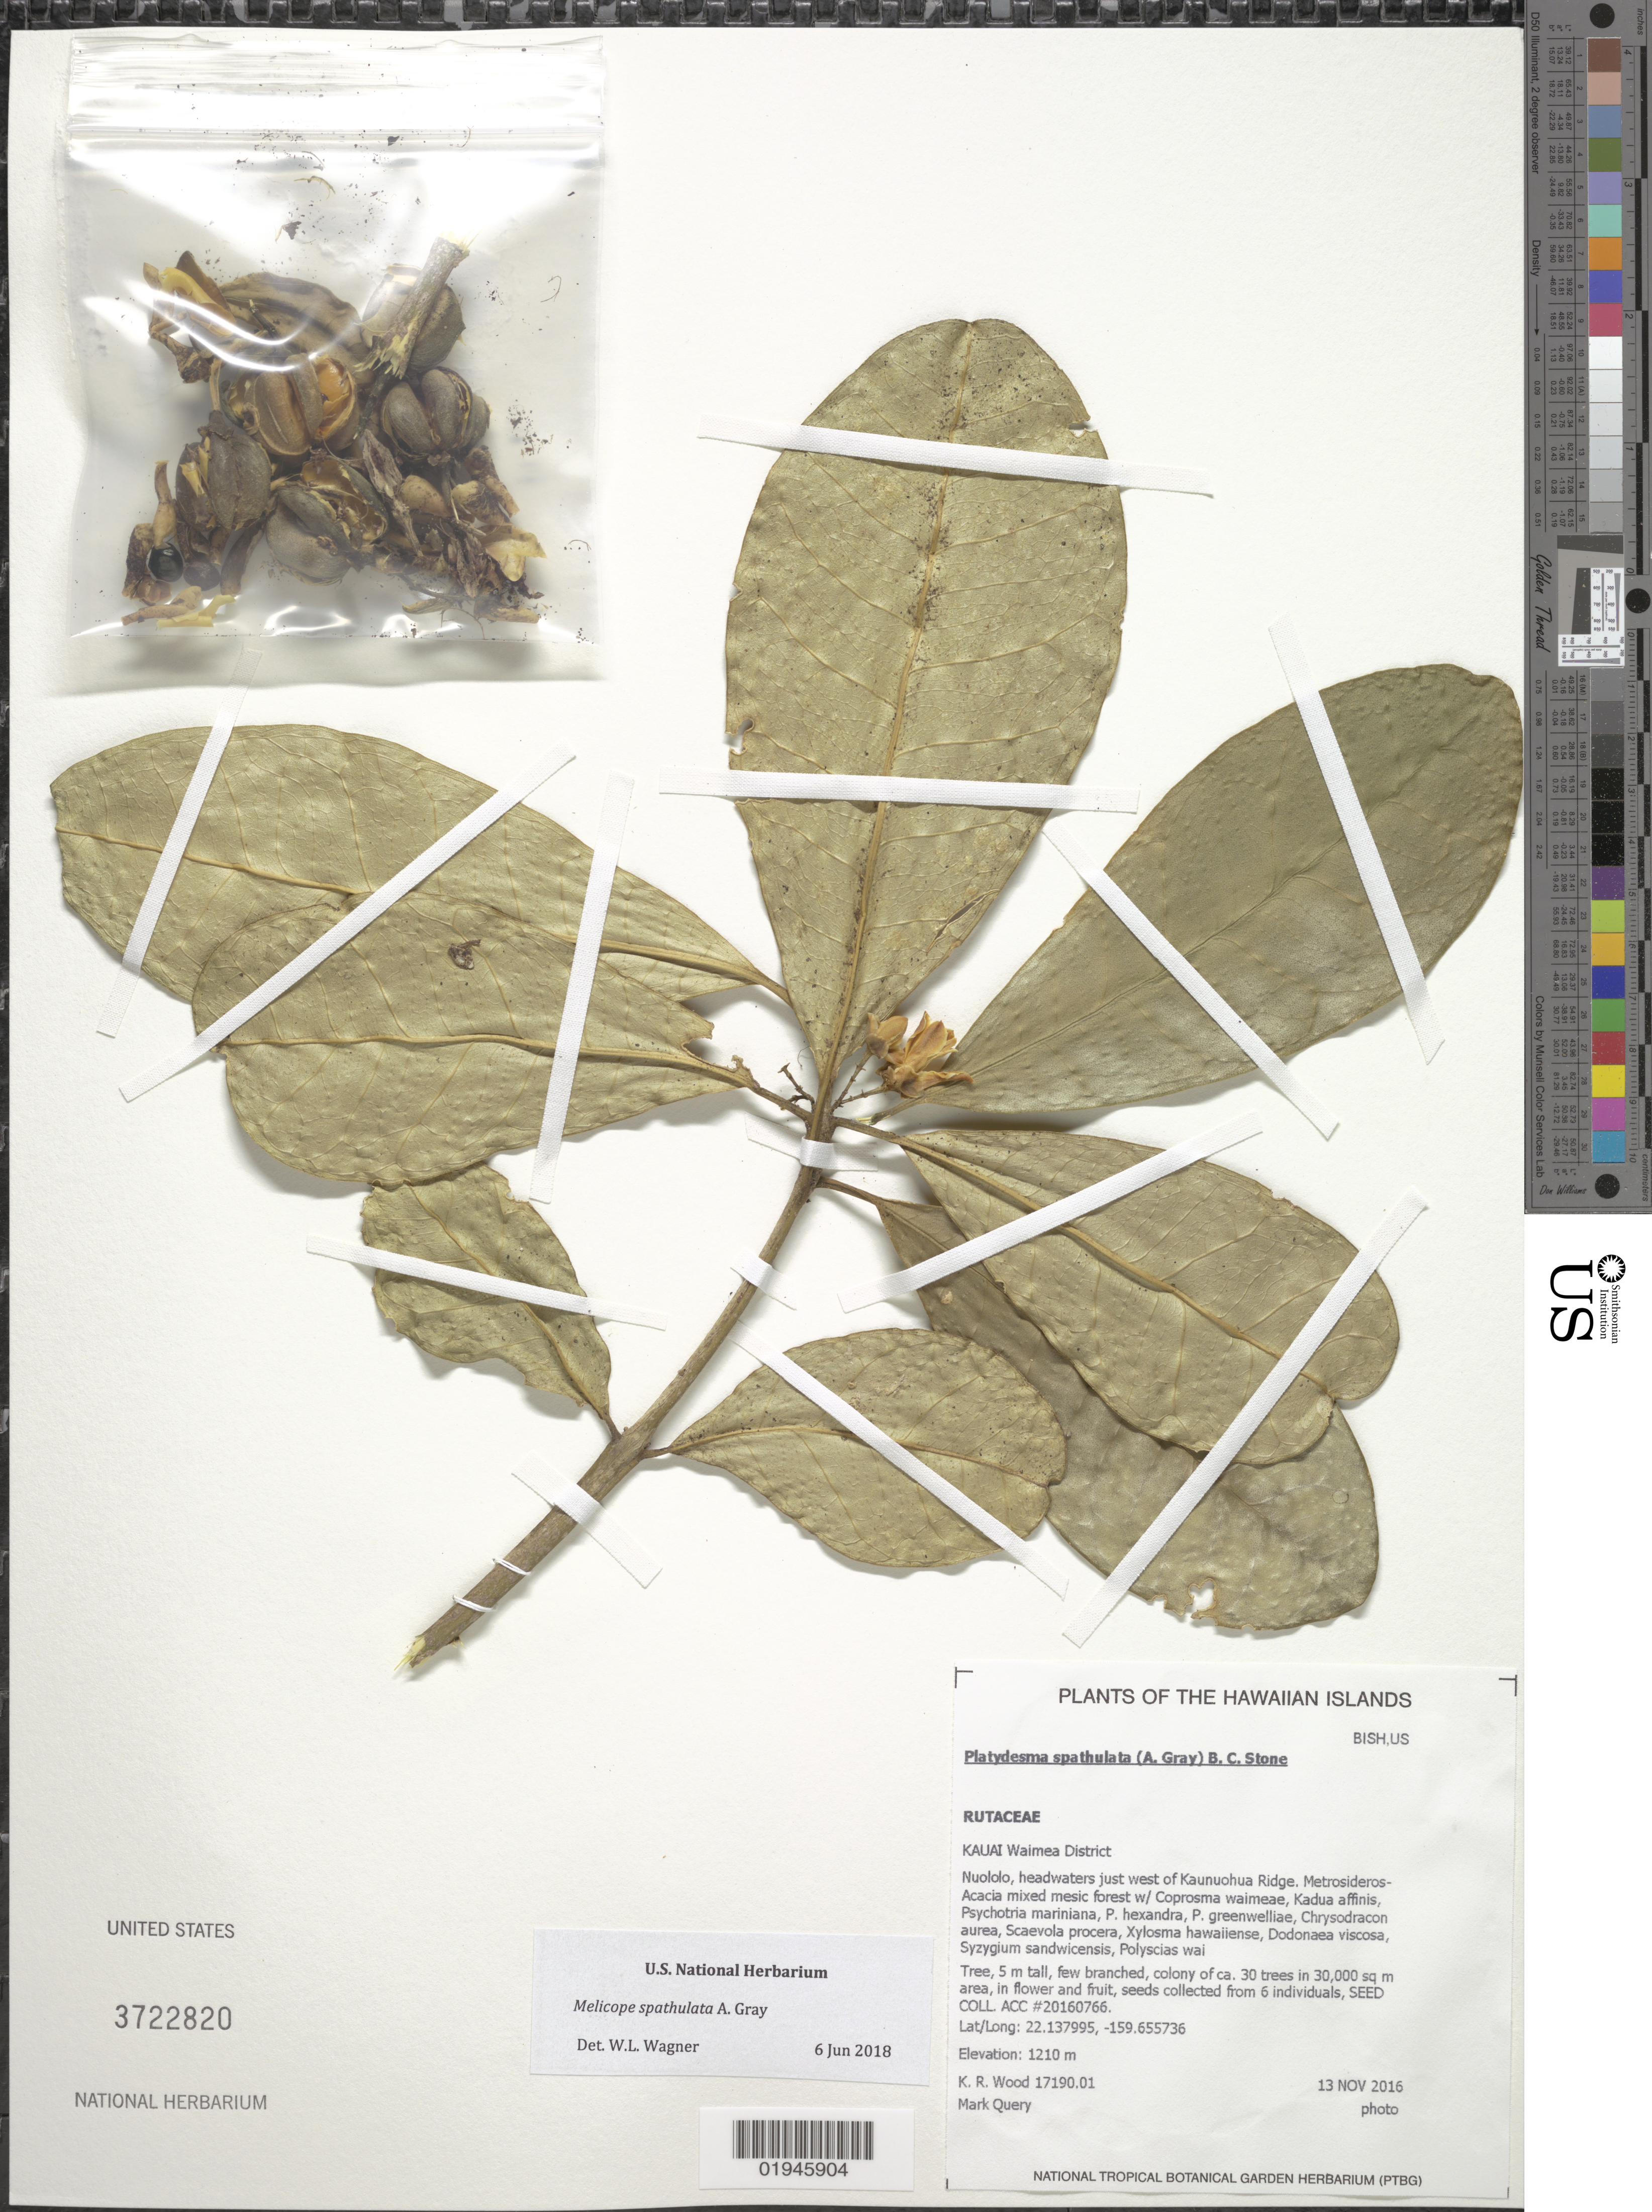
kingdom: Plantae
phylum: Tracheophyta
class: Magnoliopsida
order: Sapindales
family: Rutaceae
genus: Melicope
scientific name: Melicope spathulata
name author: A. Gray in Wilkes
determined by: Wagner, W. L., (BOT), Smithsonian Institution - National Museum of Natural History (UNITED STATES)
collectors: K. R. Wood & M. Query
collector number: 17190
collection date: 2016-11-13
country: United States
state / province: Hawaii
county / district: Kauai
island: Kaua'i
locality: Waimea District, Nuololo, headwaters just west of Kaunuohua Ridge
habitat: Mixed mesic forest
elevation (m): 1210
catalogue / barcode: US 3722820